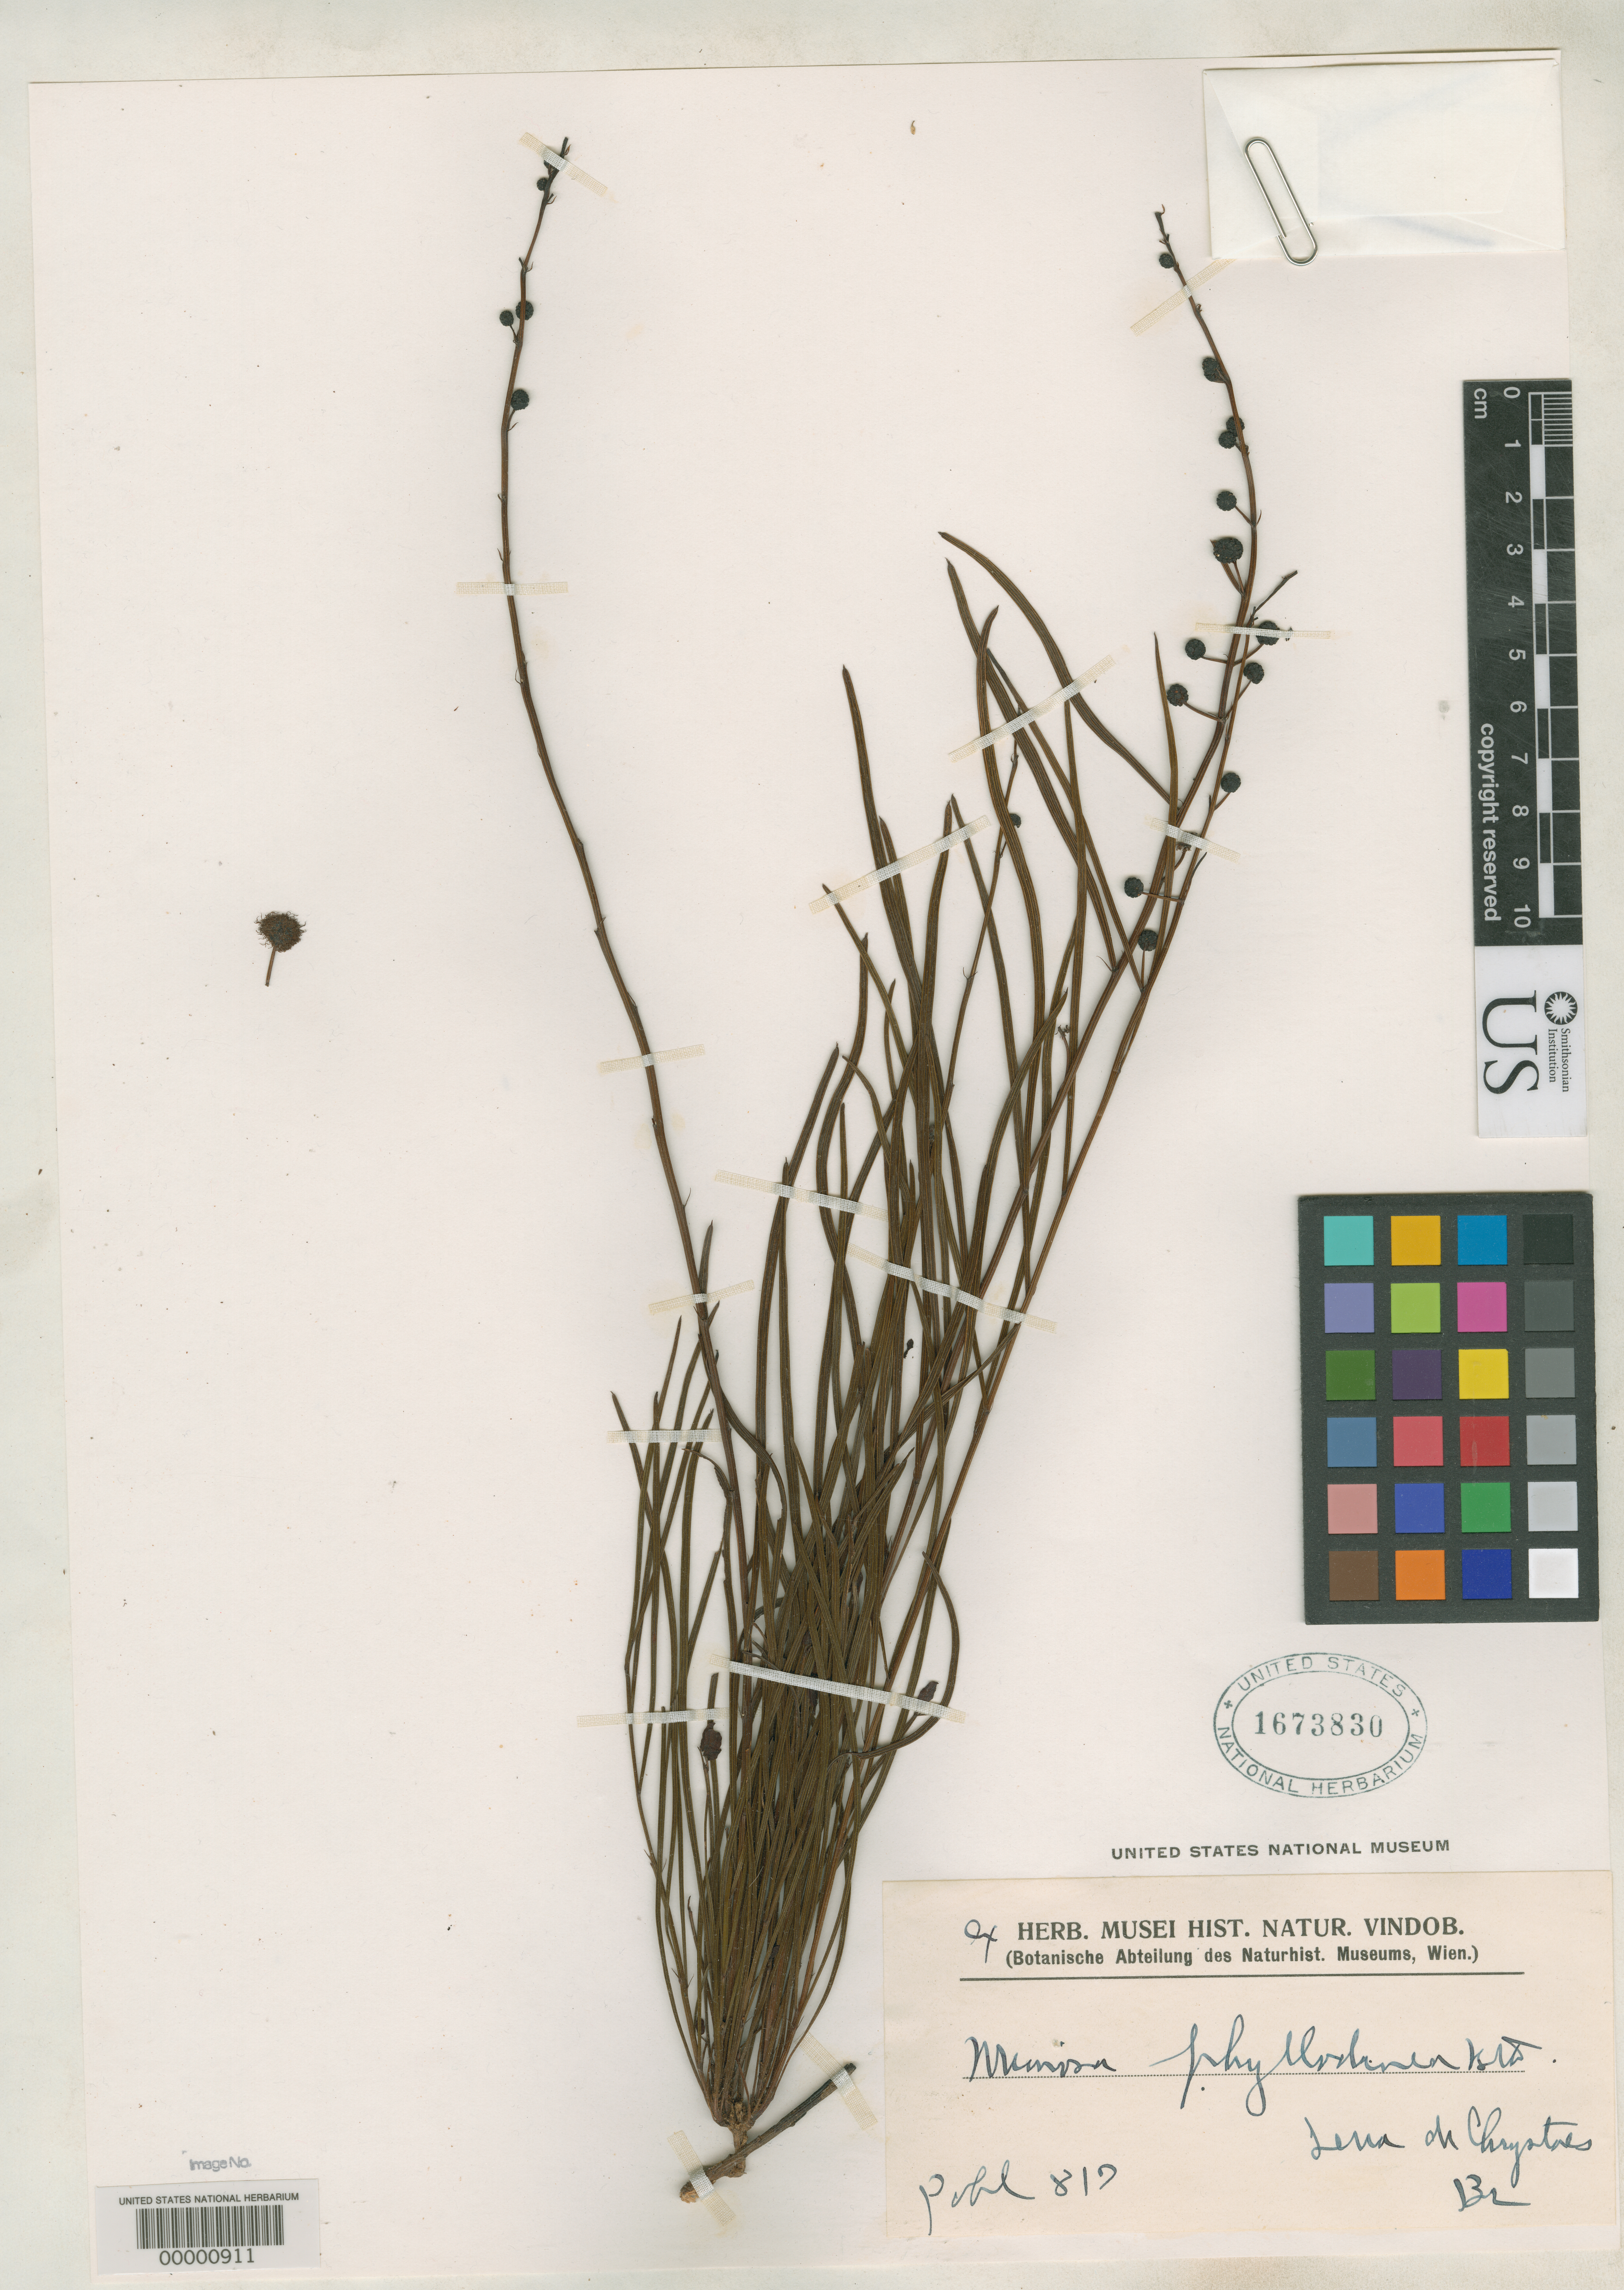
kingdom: Plantae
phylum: Tracheophyta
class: Magnoliopsida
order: Fabales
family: Fabaceae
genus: Mimosa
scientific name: Mimosa phyllodinea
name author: Benth.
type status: Type Collection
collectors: J. B. E. Pohl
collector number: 817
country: Brazil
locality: Serra do Chrystoes.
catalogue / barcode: US 1673830